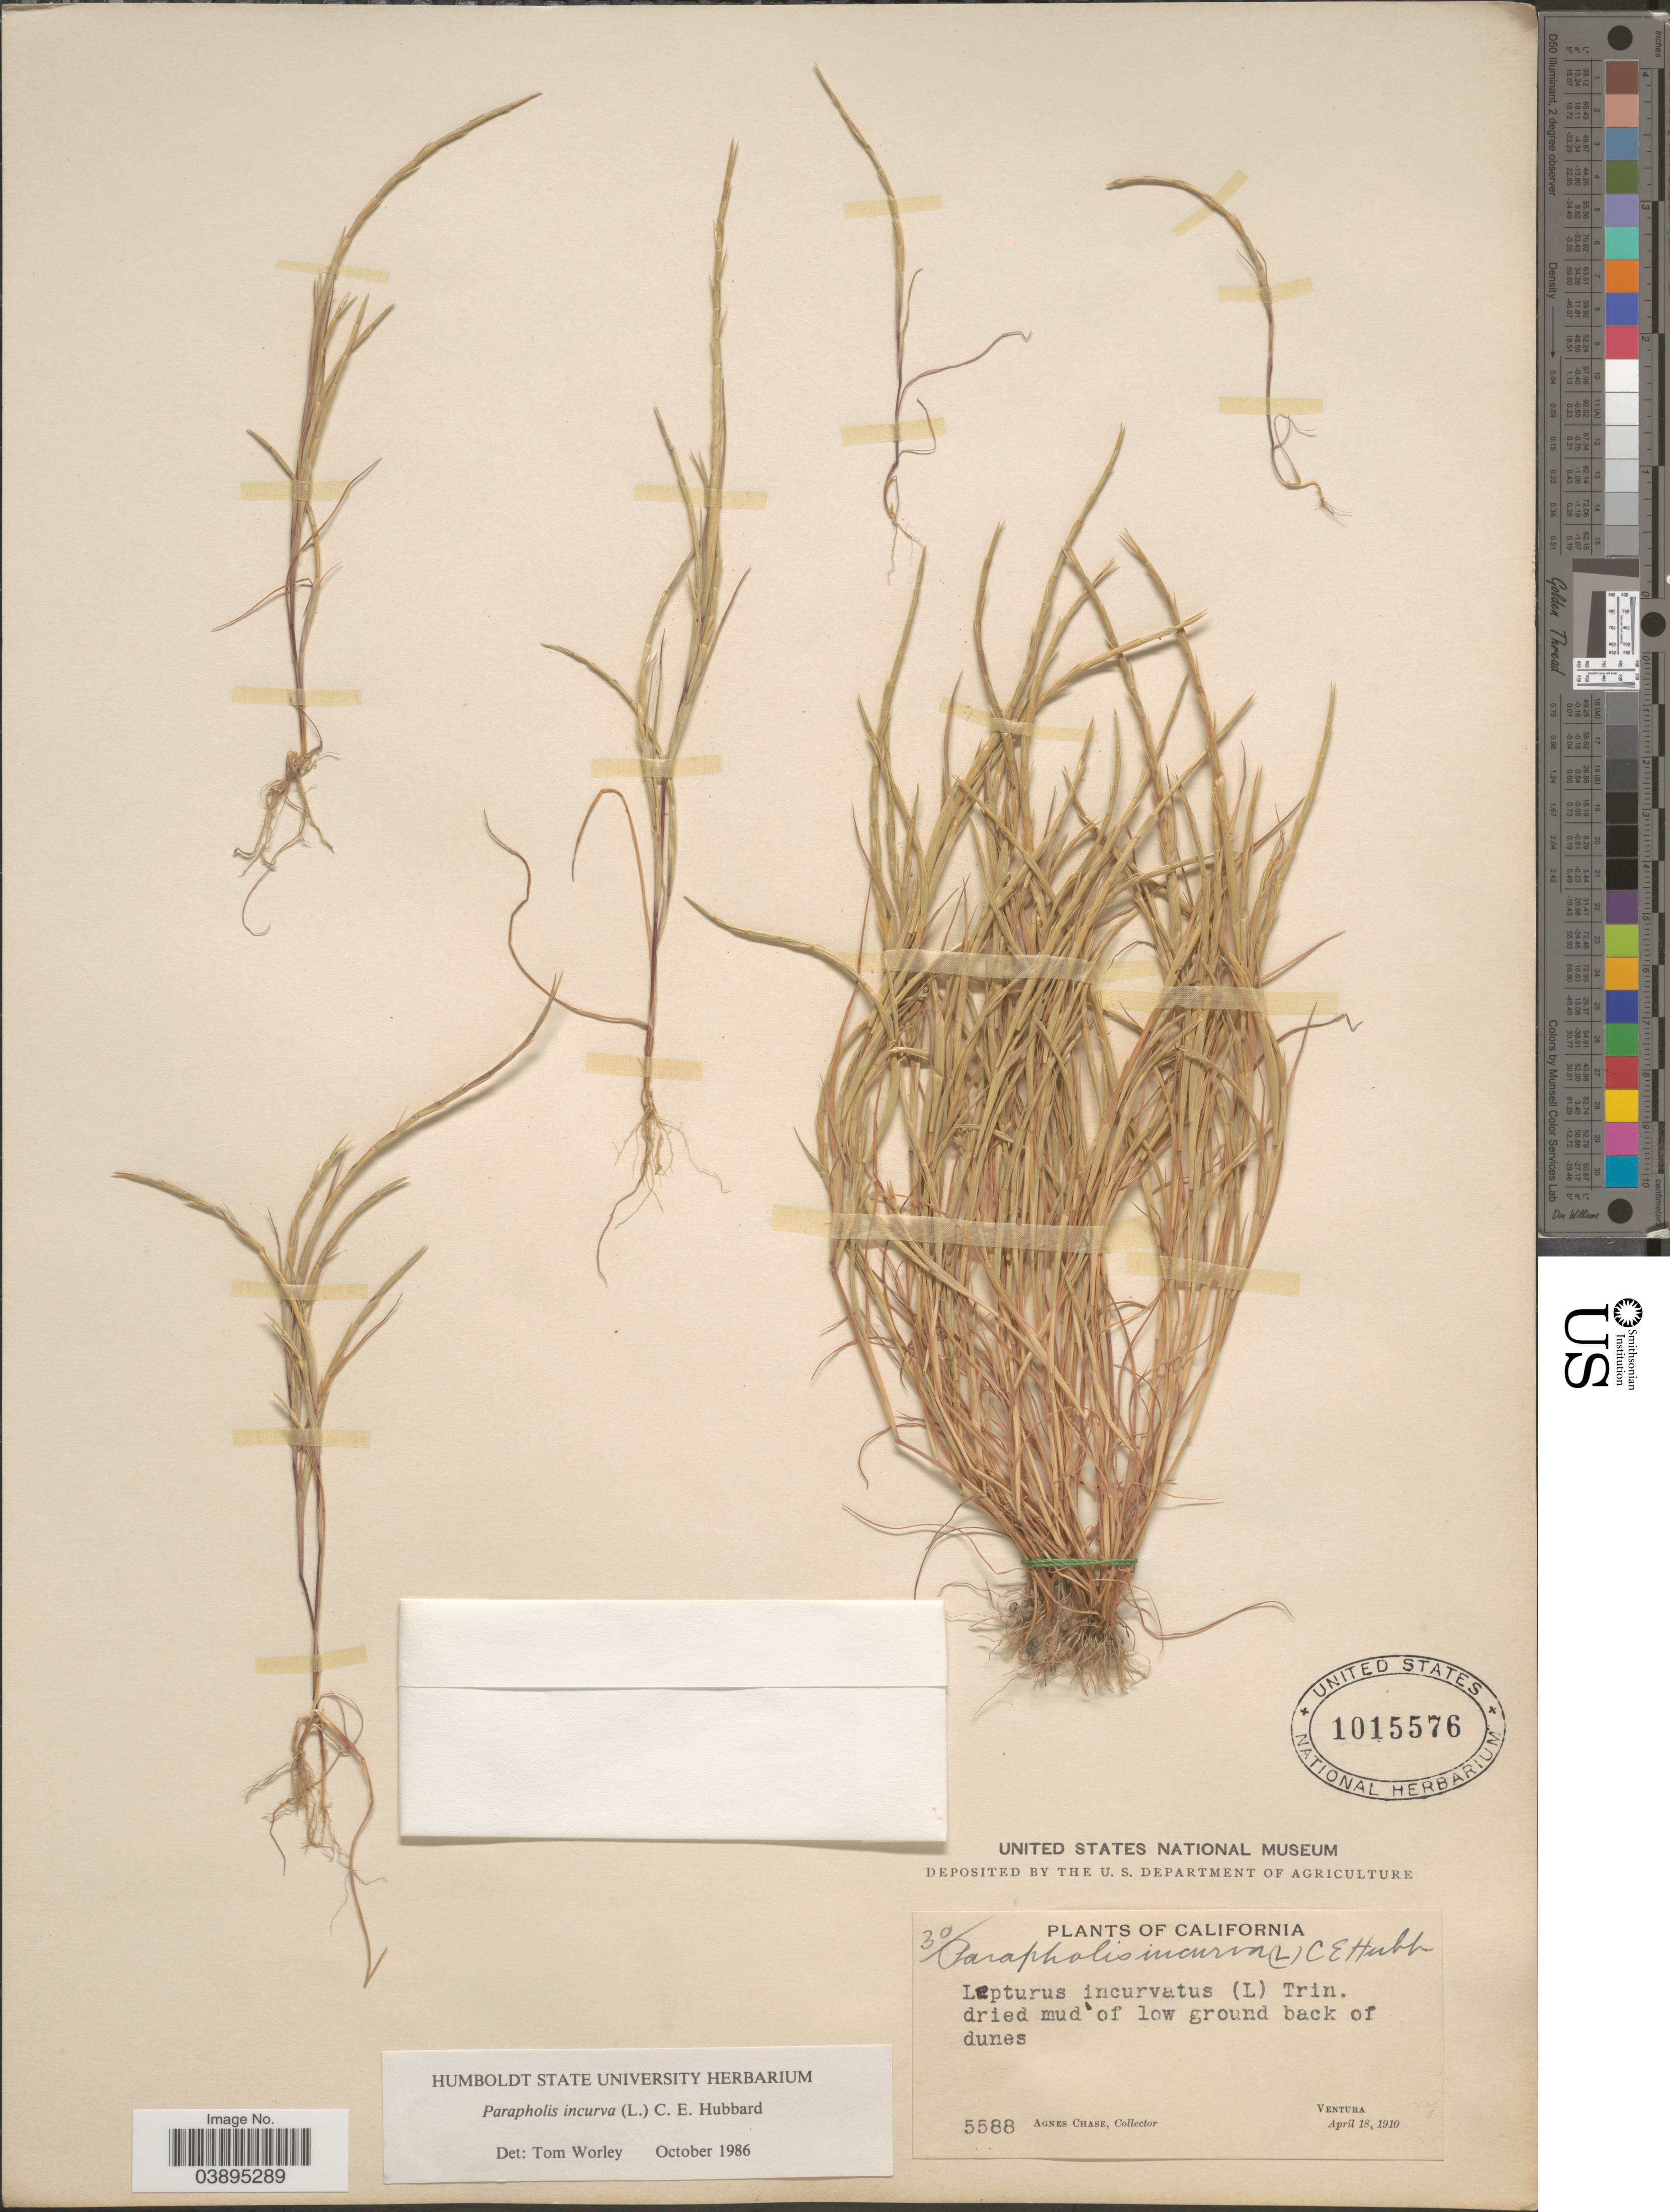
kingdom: Plantae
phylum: Tracheophyta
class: Liliopsida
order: Poales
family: Poaceae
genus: Parapholis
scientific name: Parapholis incurva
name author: (L.) C.E. Hubb.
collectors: A. Chase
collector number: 5588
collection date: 1910-04-18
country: United States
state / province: California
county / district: Ventura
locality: Ventura.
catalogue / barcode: US 1015576